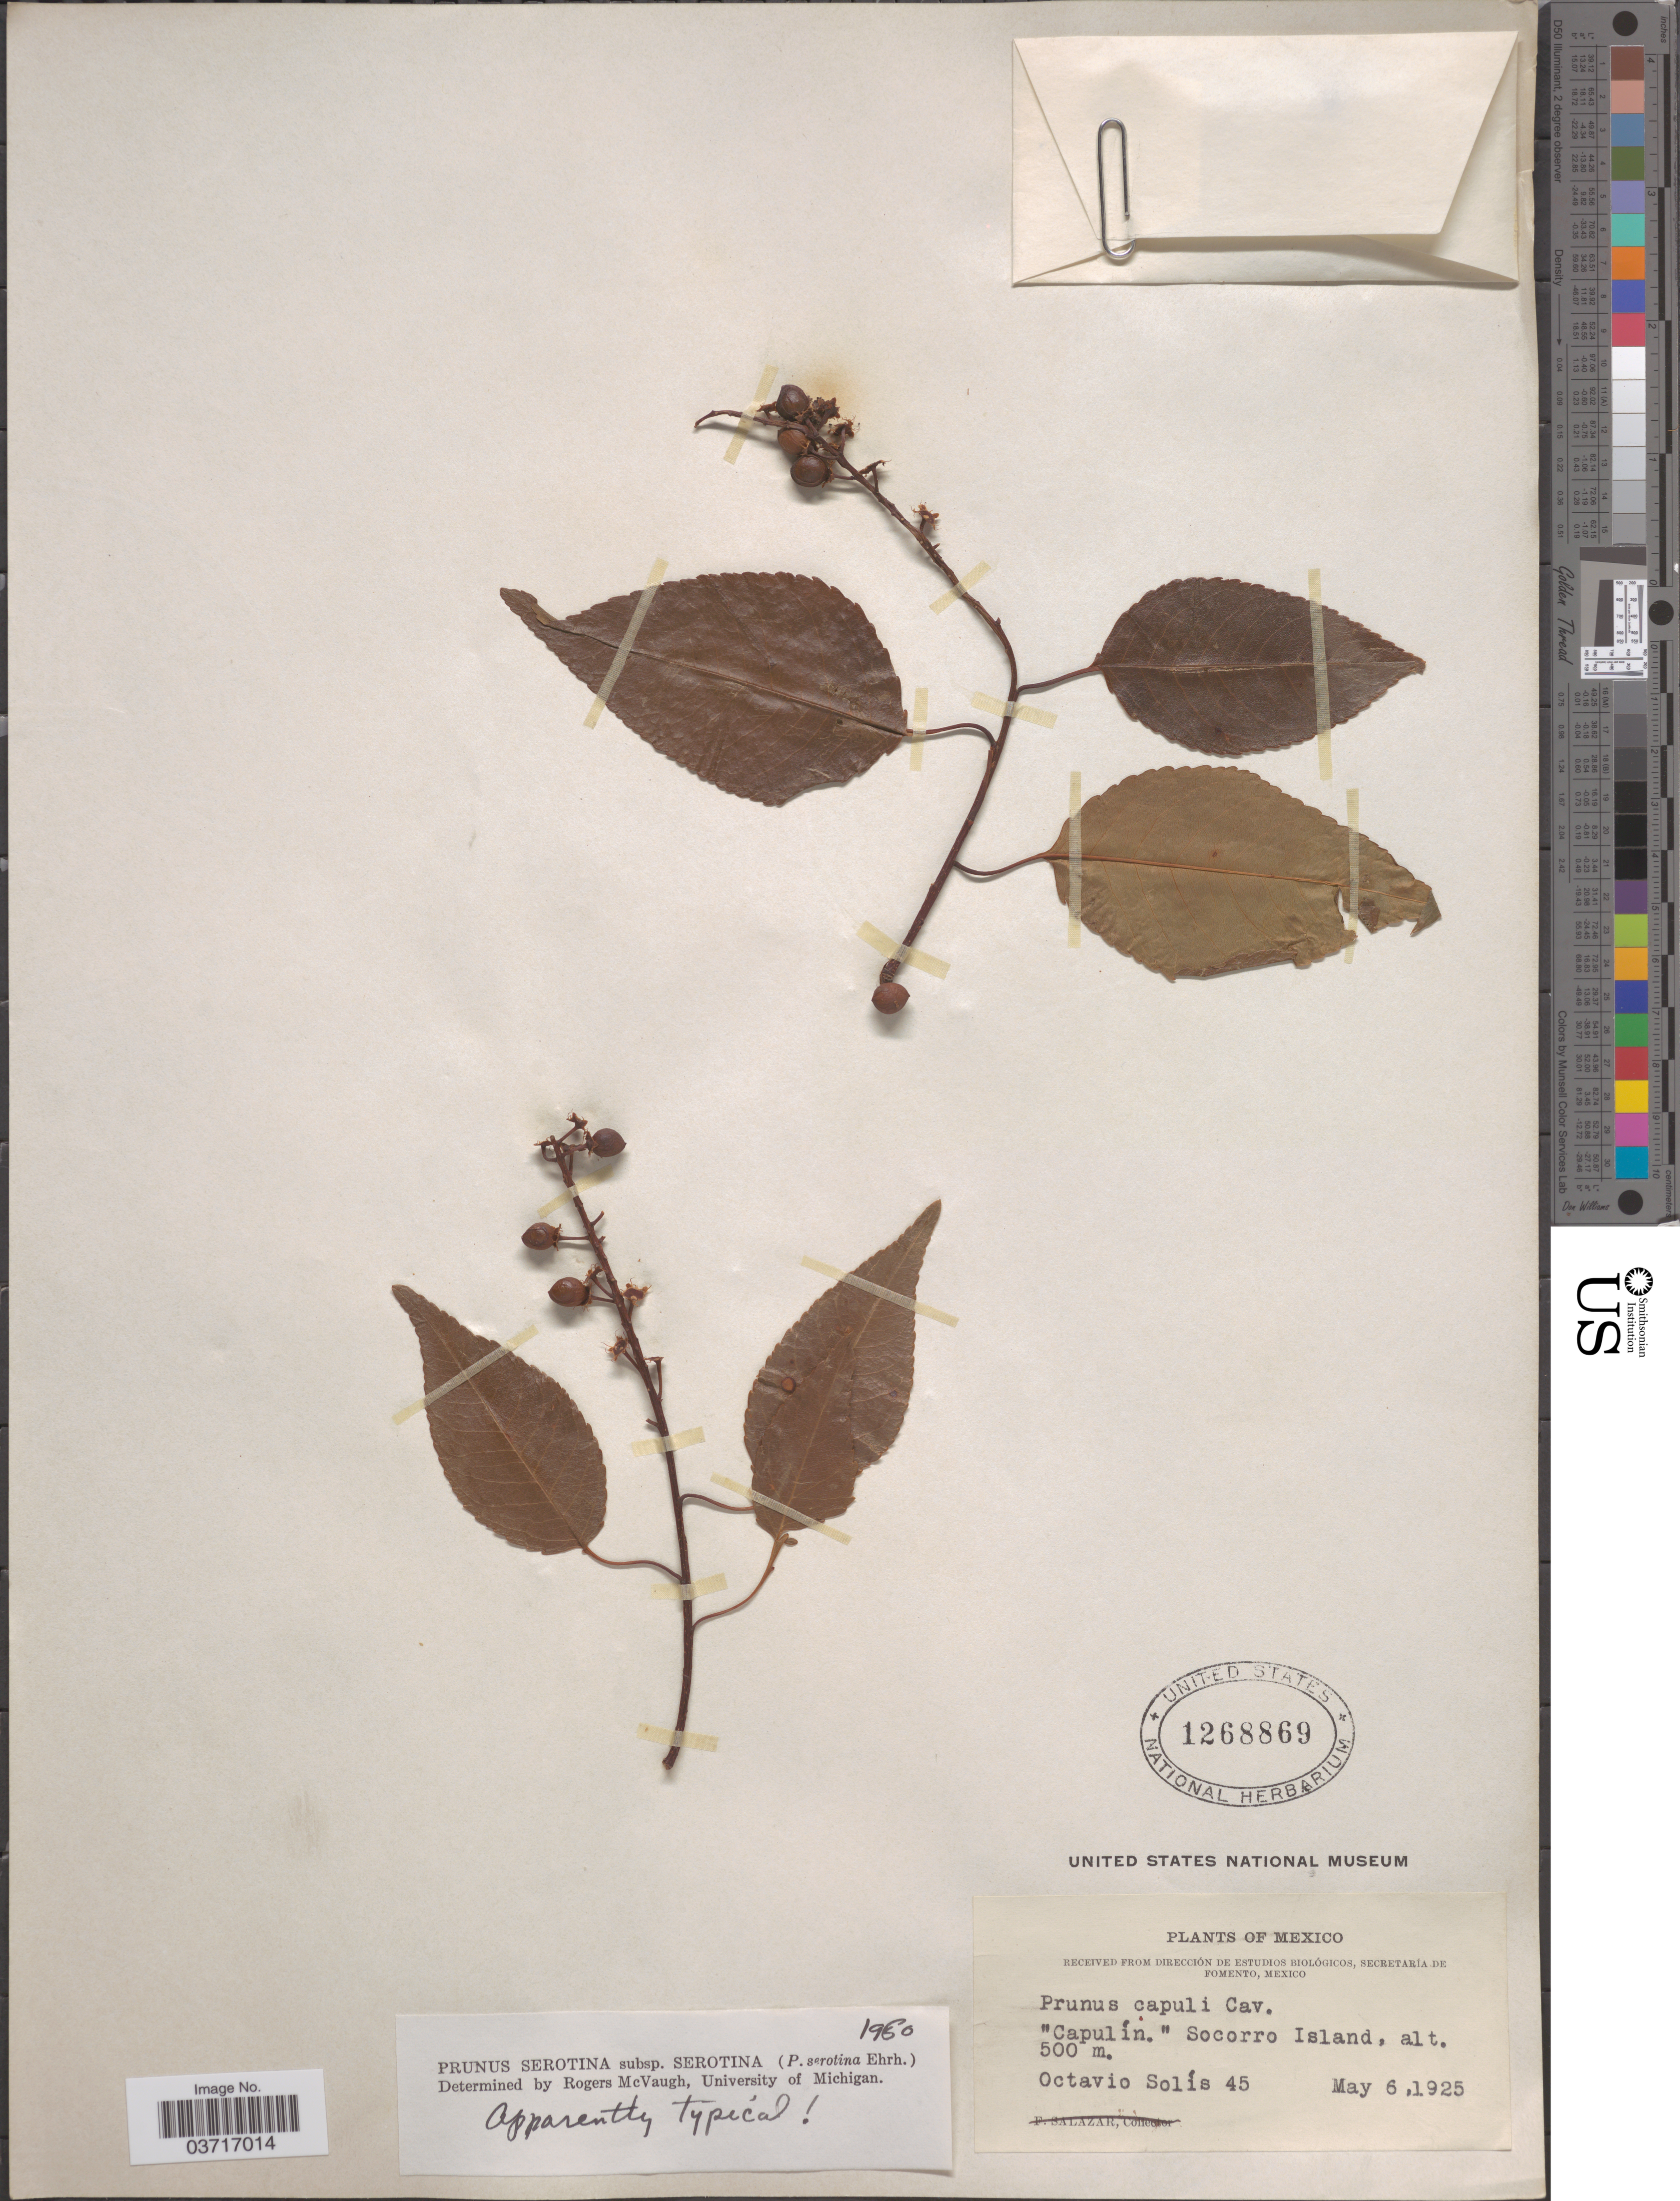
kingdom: Plantae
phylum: Tracheophyta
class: Magnoliopsida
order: Rosales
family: Rosaceae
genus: Prunus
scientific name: Prunus serotina var. serotina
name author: Ehrh.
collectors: O. Solis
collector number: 45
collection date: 1925-05-06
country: Mexico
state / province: Colima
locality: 'Capulín.' Socorro Island.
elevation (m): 500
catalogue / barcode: US 1268869